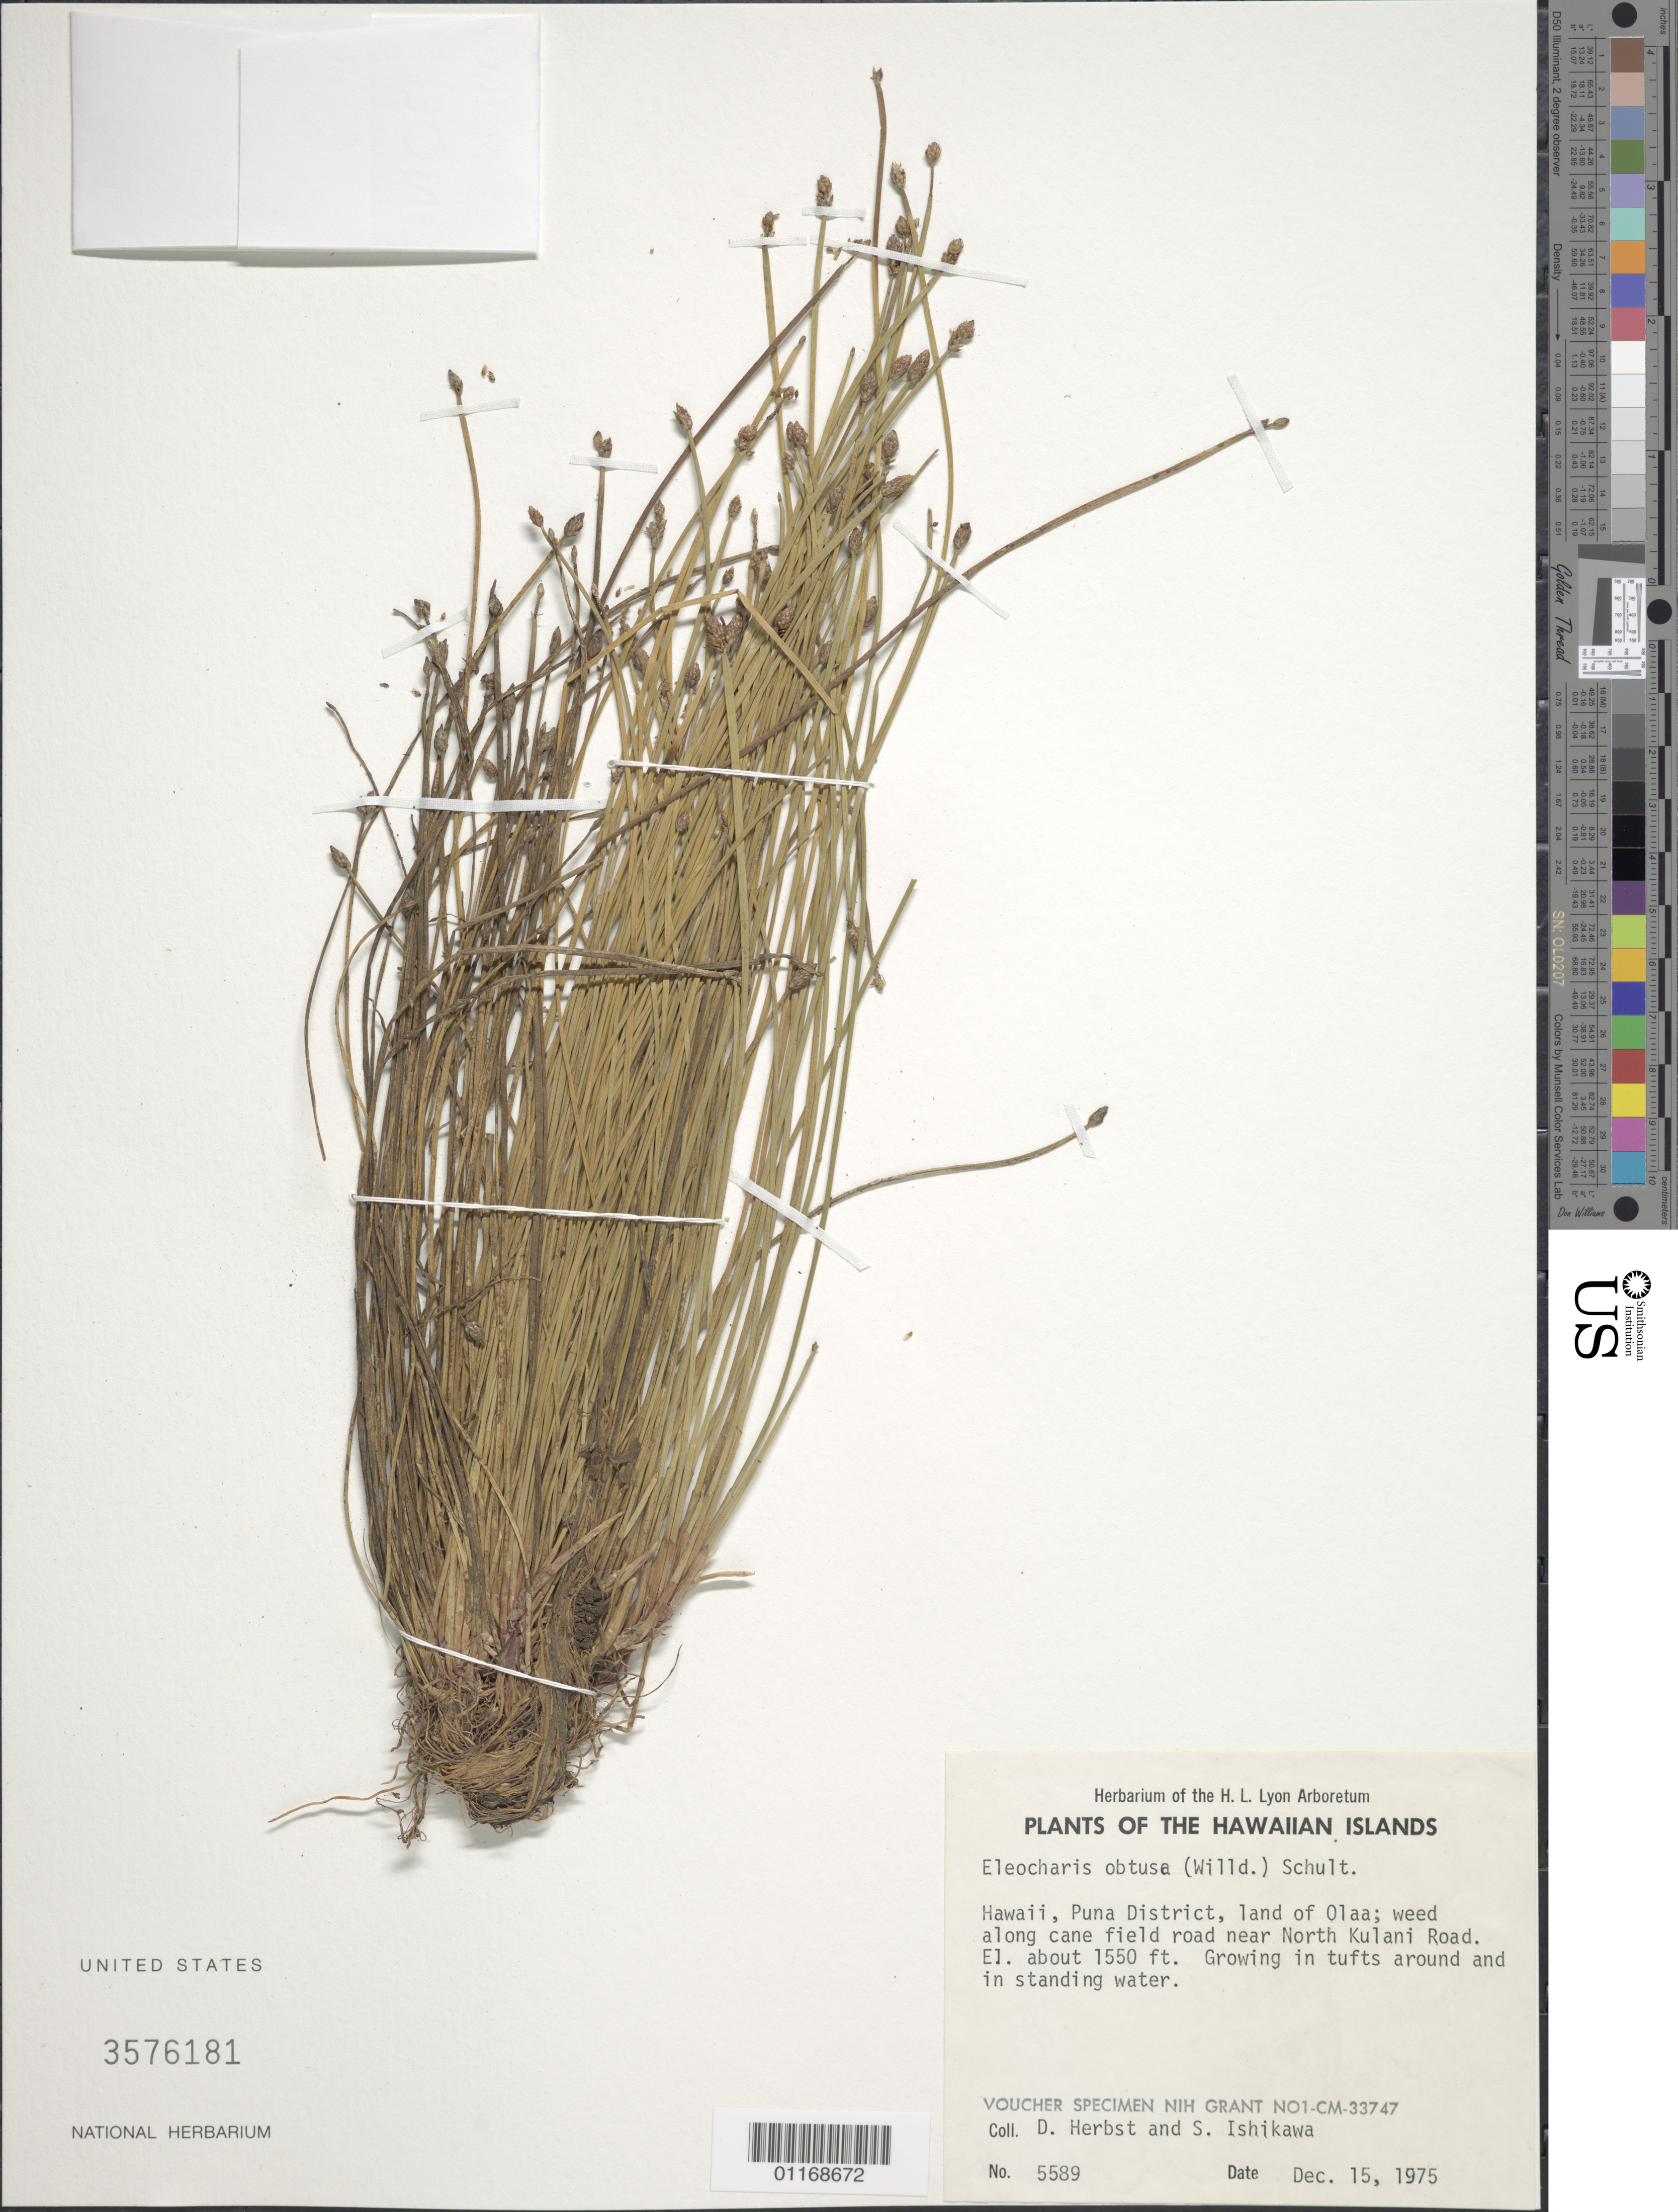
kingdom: Plantae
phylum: Tracheophyta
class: Liliopsida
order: Poales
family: Cyperaceae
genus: Eleocharis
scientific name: Eleocharis obtusa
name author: (Willd.) Schult.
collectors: D. R. Herbst & S. Ishikawa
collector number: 5589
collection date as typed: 15 Dec 1975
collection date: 1975-12-15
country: United States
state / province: Hawaii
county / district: Hawaii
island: Hawaii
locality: Puna District, land of Olaa; along cane field road near North Kulani Road.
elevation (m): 472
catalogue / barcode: US 3576181